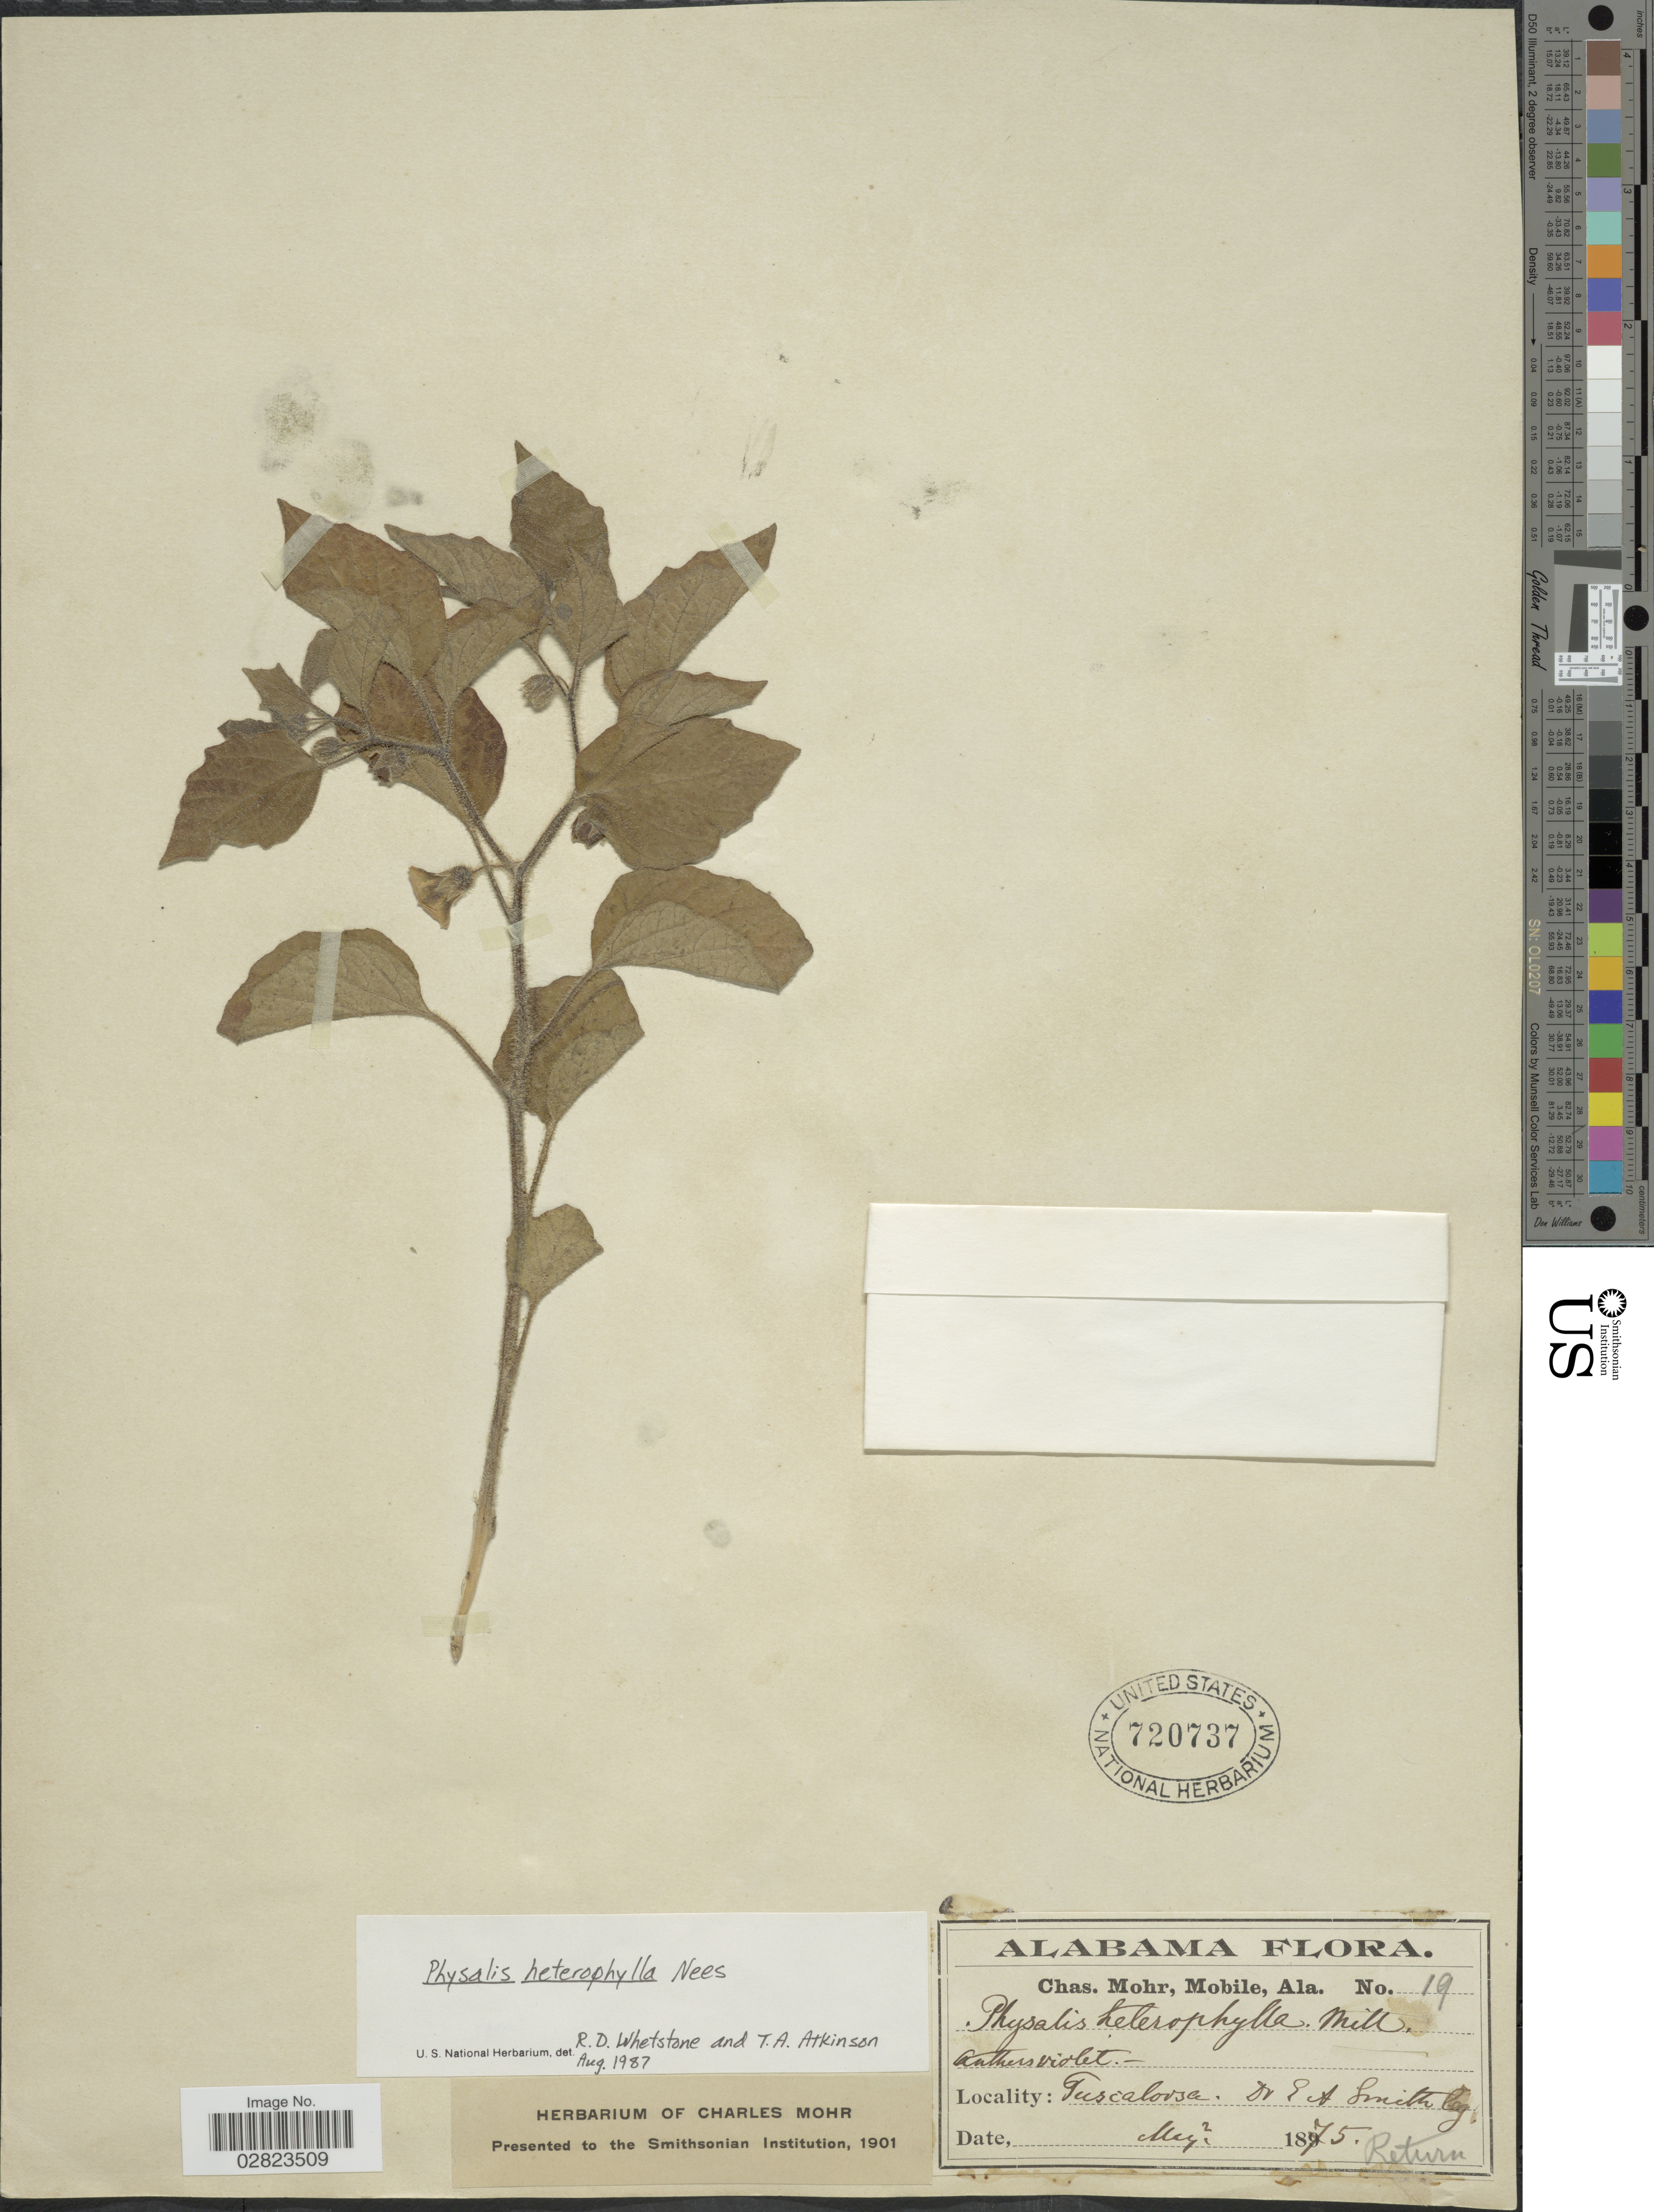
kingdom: Plantae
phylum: Tracheophyta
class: Magnoliopsida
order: Solanales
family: Solanaceae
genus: Physalis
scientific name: Physalis heterophylla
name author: Nees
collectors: E. A. Smith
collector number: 19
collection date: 1875-05-02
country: United States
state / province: Alabama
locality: Tuscaloosa.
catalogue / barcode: US 720737